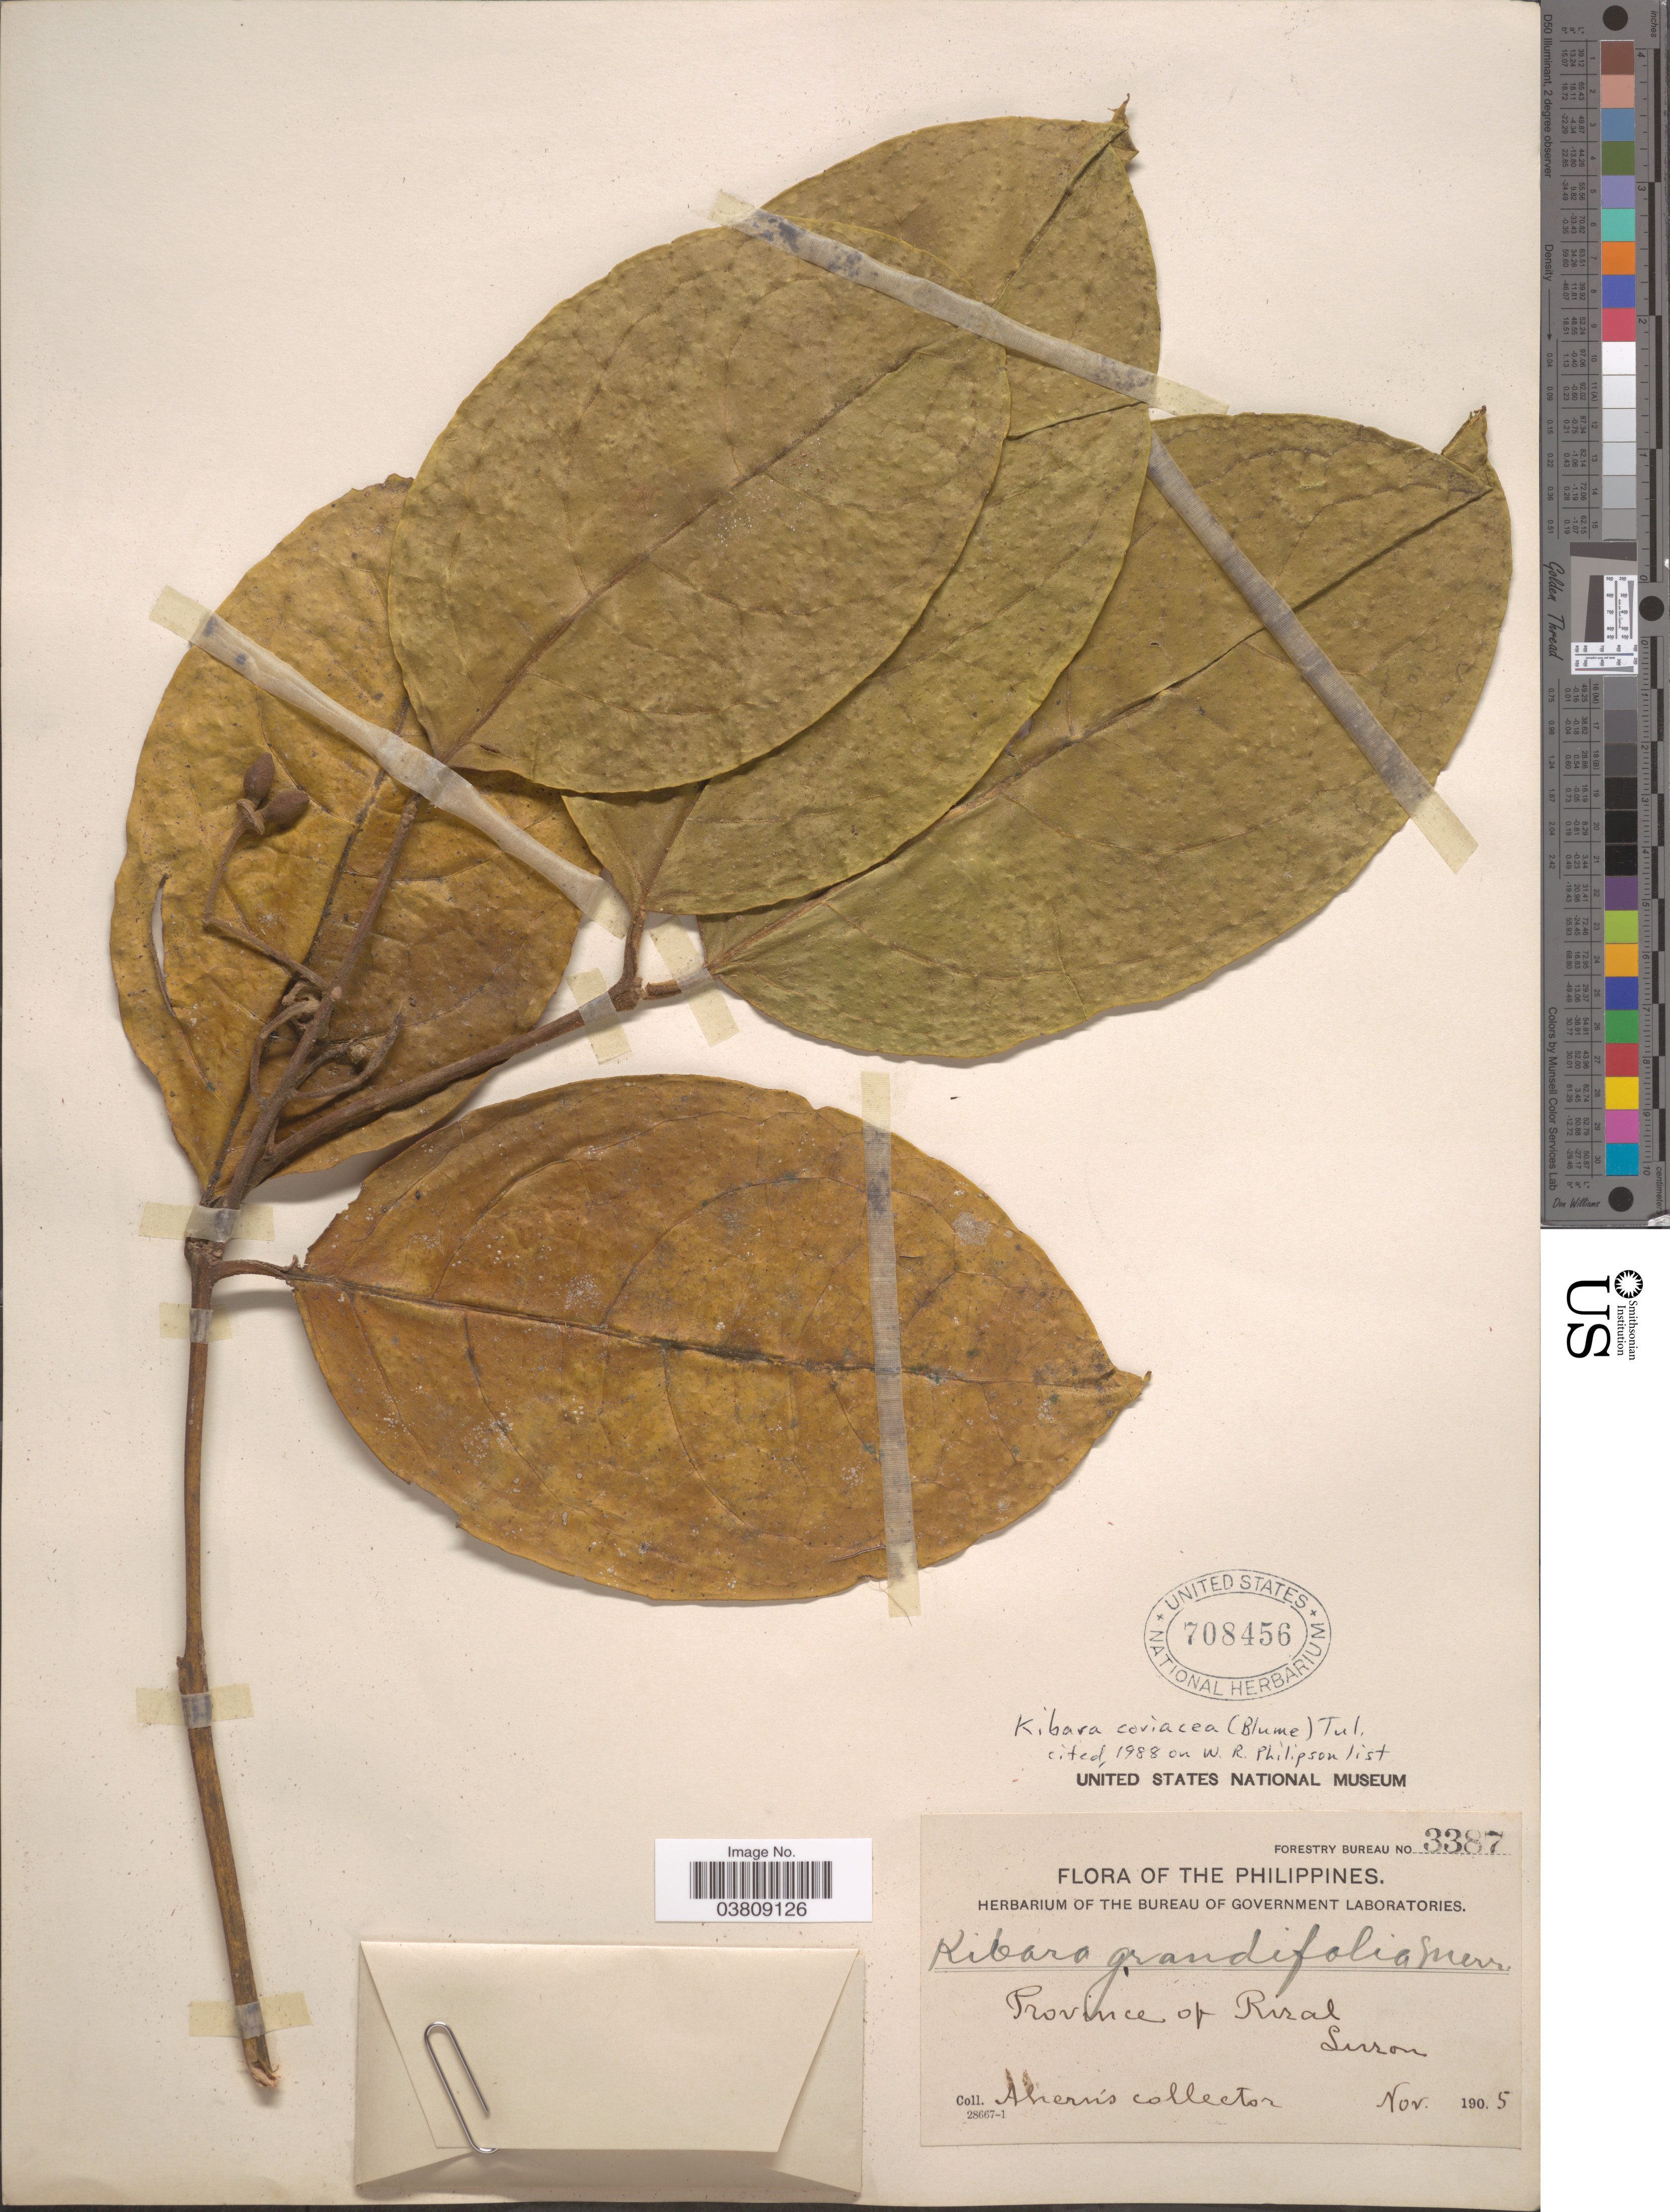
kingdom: Plantae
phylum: Tracheophyta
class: Magnoliopsida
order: Laurales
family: Monimiaceae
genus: Kibara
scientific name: Kibara coriacea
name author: (Blume) Hook. f. & Thomson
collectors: Ahern's collector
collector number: Forestry Bureau 3387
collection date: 1905-11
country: Philippines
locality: Province of Rizal. Luzon.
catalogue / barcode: US 708456